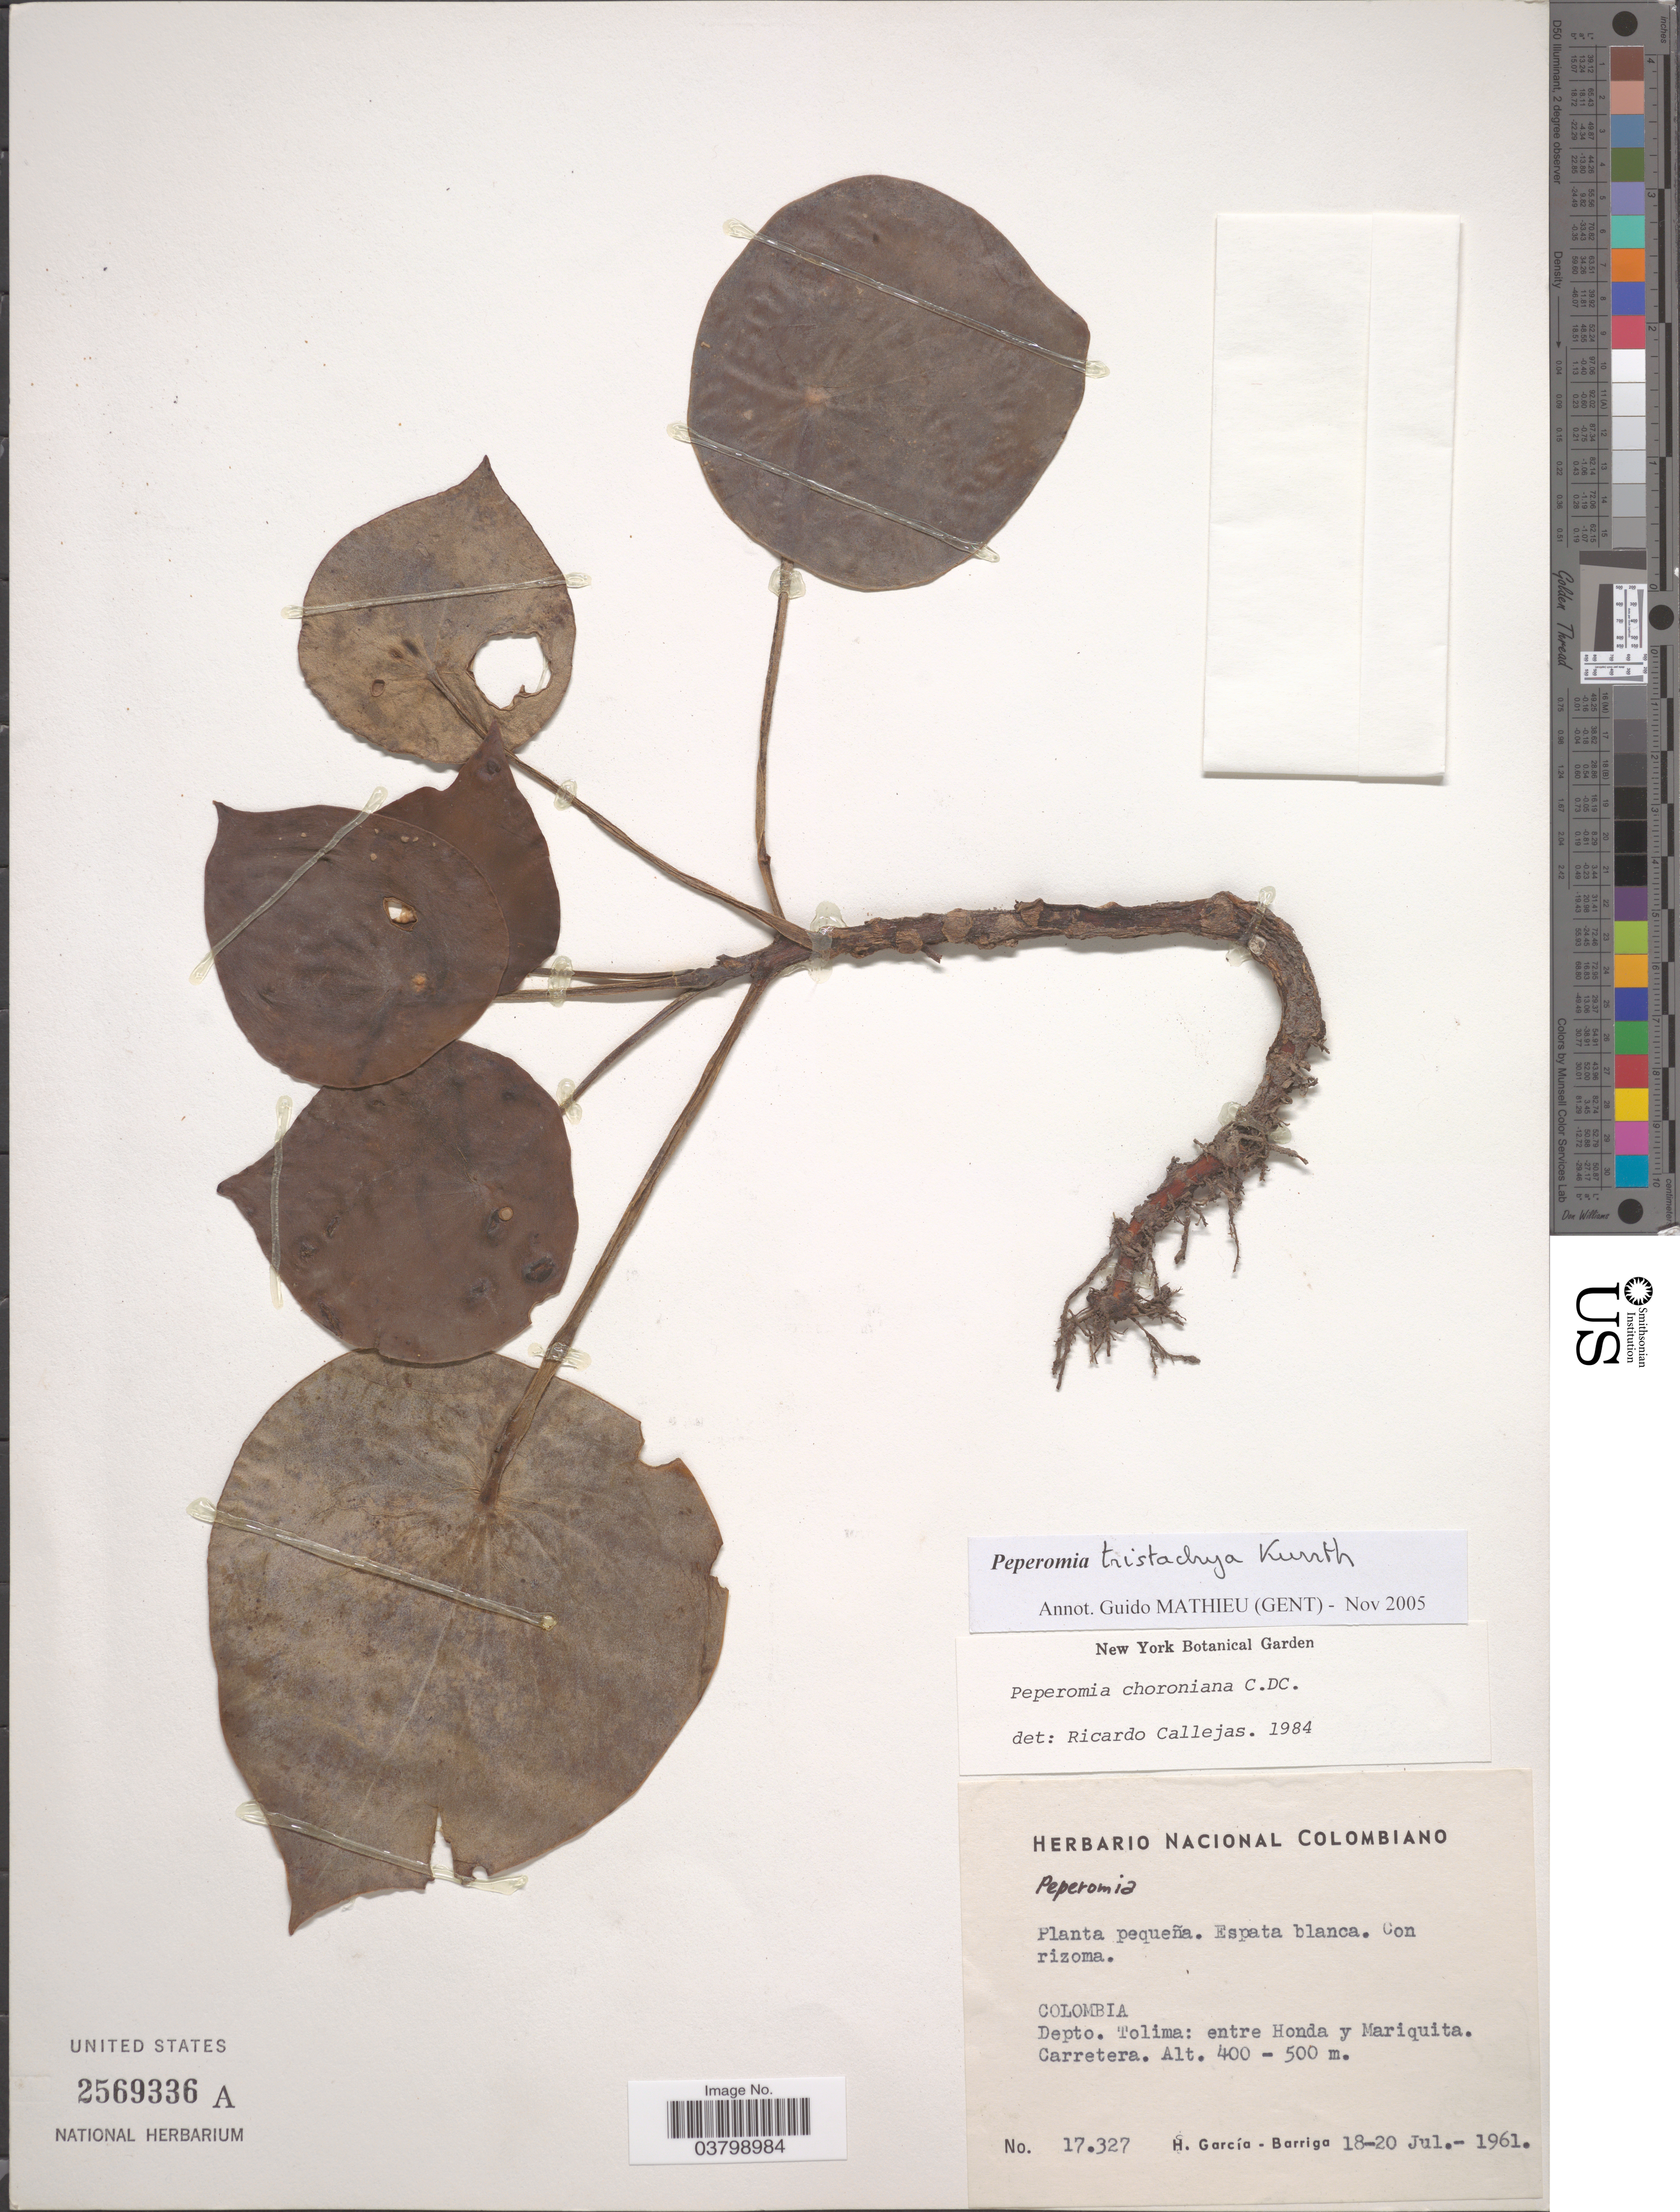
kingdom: Plantae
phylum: Tracheophyta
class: Magnoliopsida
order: Piperales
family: Piperaceae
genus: Peperomia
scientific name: Peperomia tristachya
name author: Kunth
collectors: H. García Barriga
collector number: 17327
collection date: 1961-07-18/1961-07-20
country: Colombia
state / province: Tolima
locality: Depto. Tolima: entre Honda y Mariquita. Carretera.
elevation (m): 400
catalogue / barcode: US 2569336A